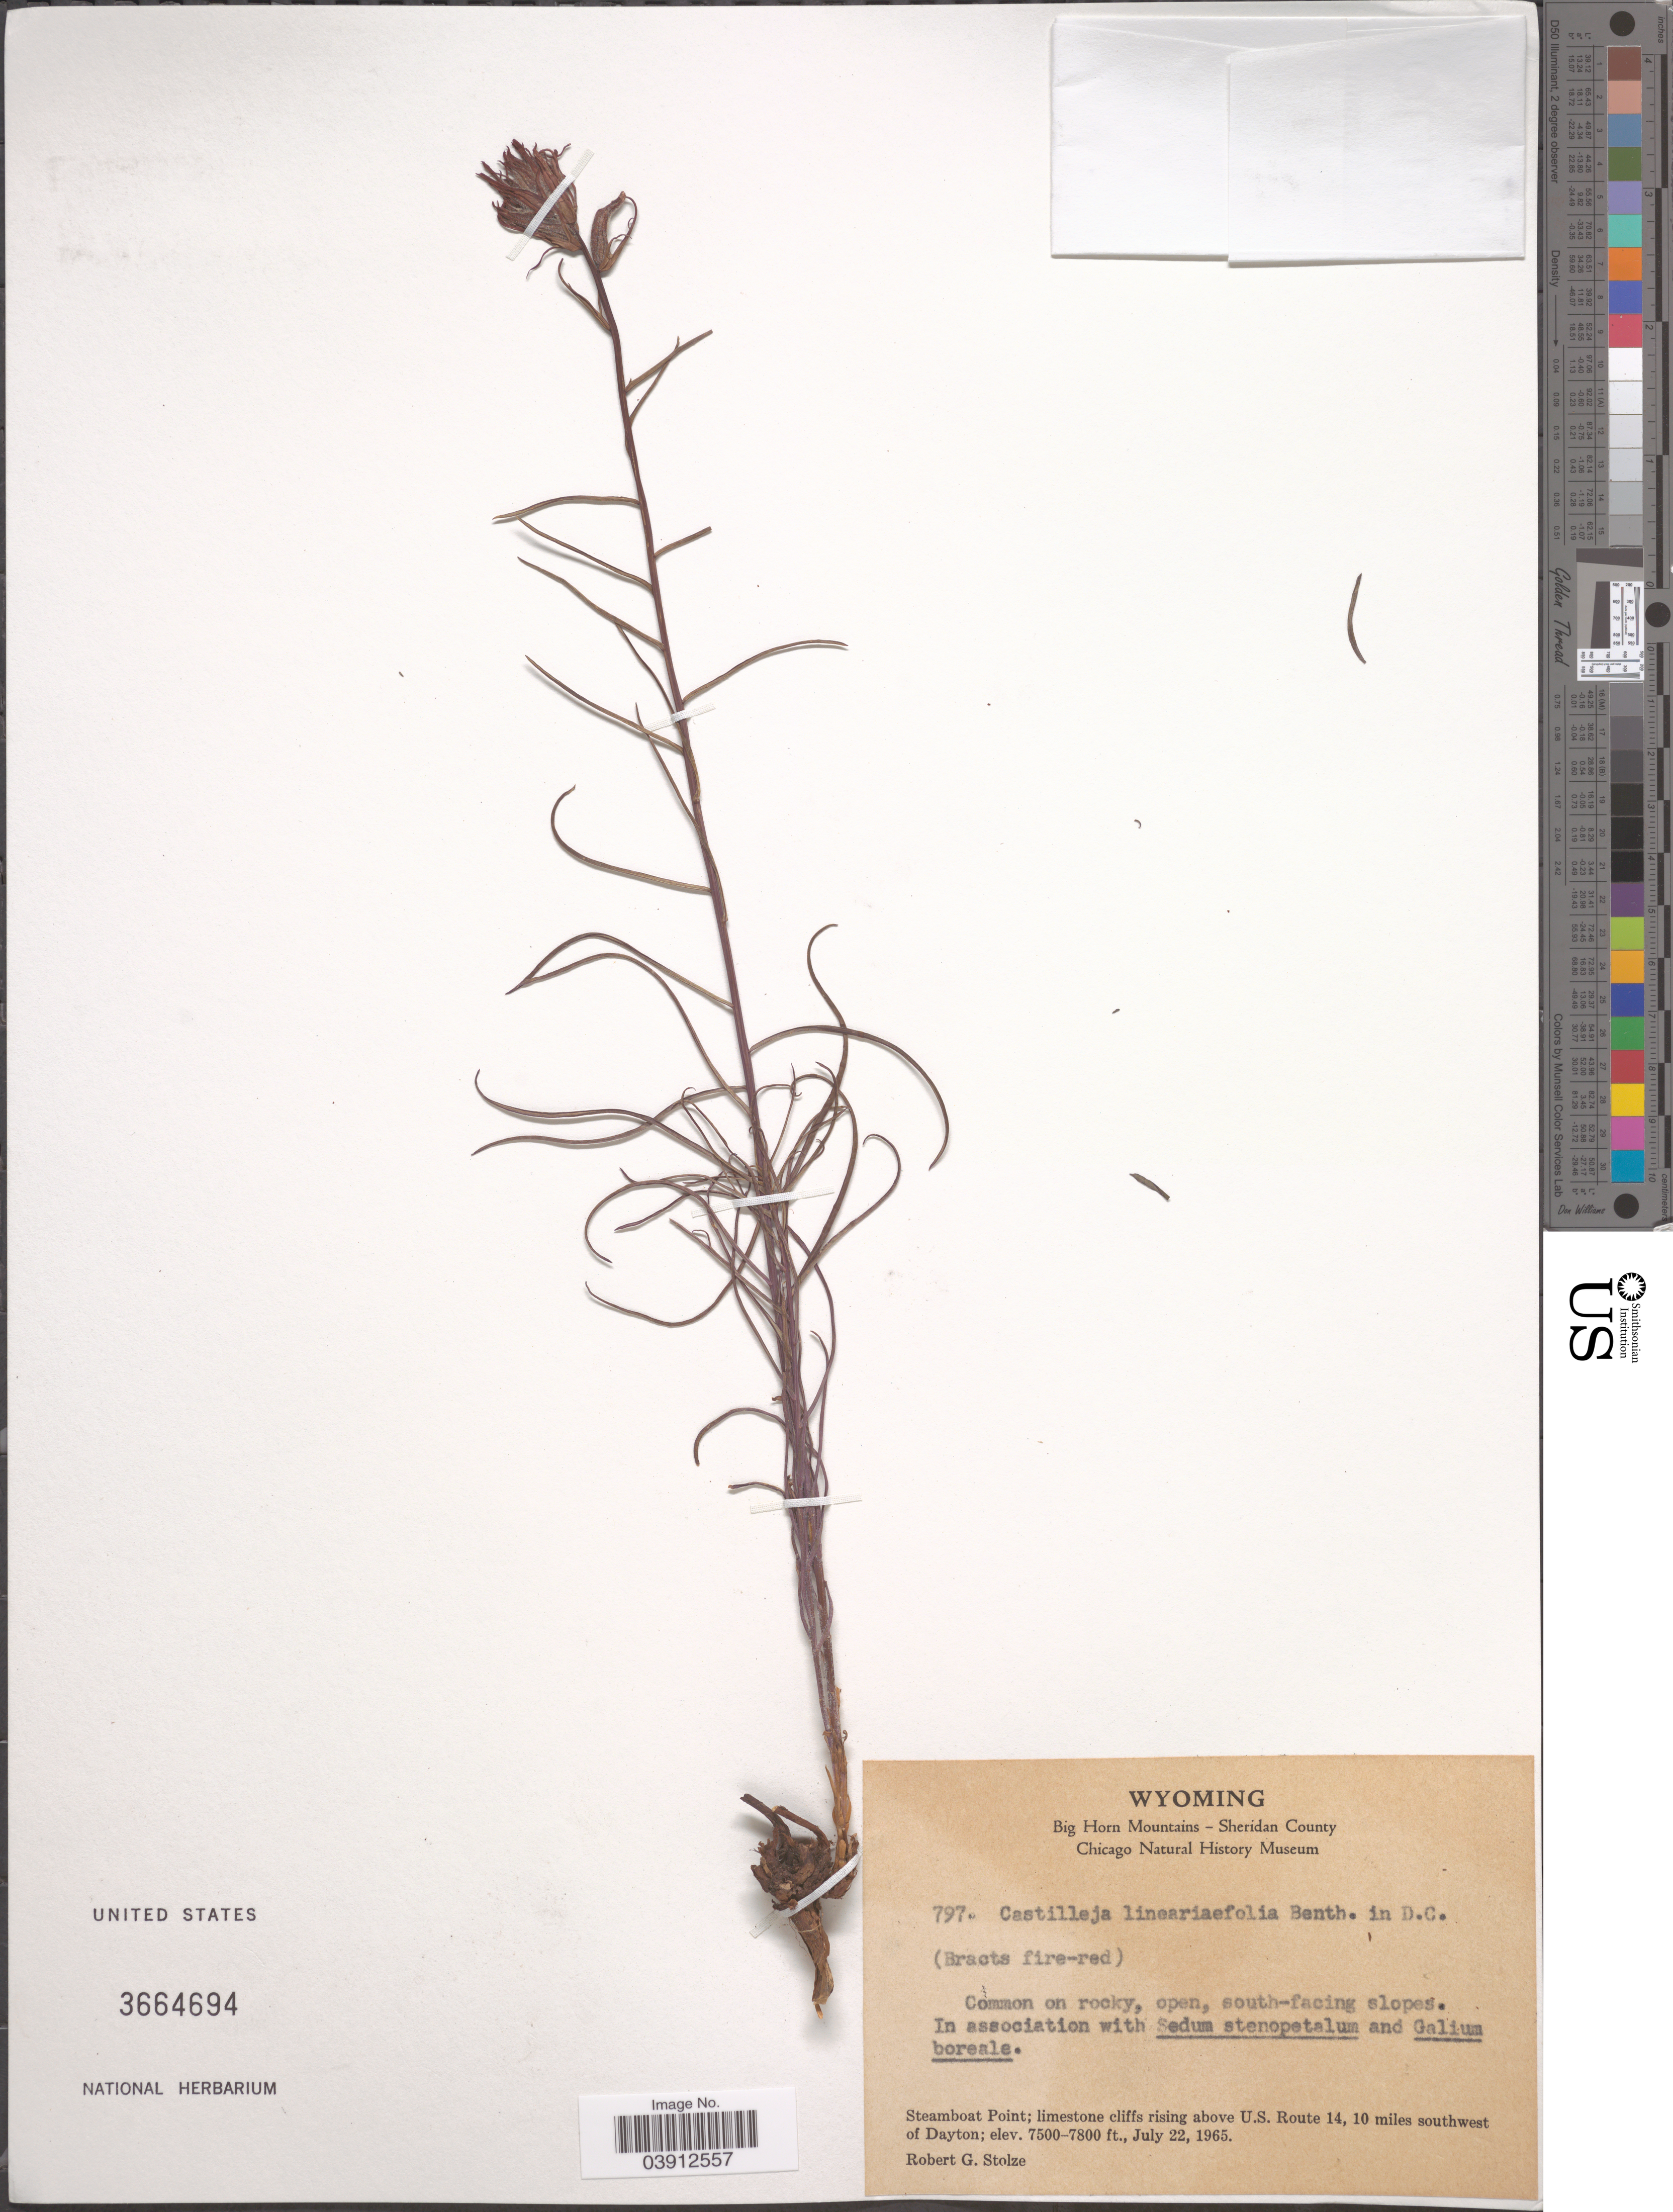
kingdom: Plantae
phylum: Tracheophyta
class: Magnoliopsida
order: Lamiales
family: Orobanchaceae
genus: Castilleja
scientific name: Castilleja linariifolia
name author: Benth.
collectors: R. G. Stolze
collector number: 797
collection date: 1965-07-22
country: United States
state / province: Wyoming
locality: Big Horn Mountains - Sheridan County. Open, south-facing slopes. Steamboat Point; limestone cliffs rising above U.S. Route 14, 10 miles southwest of Dayton.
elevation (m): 2286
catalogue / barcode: US 3664694